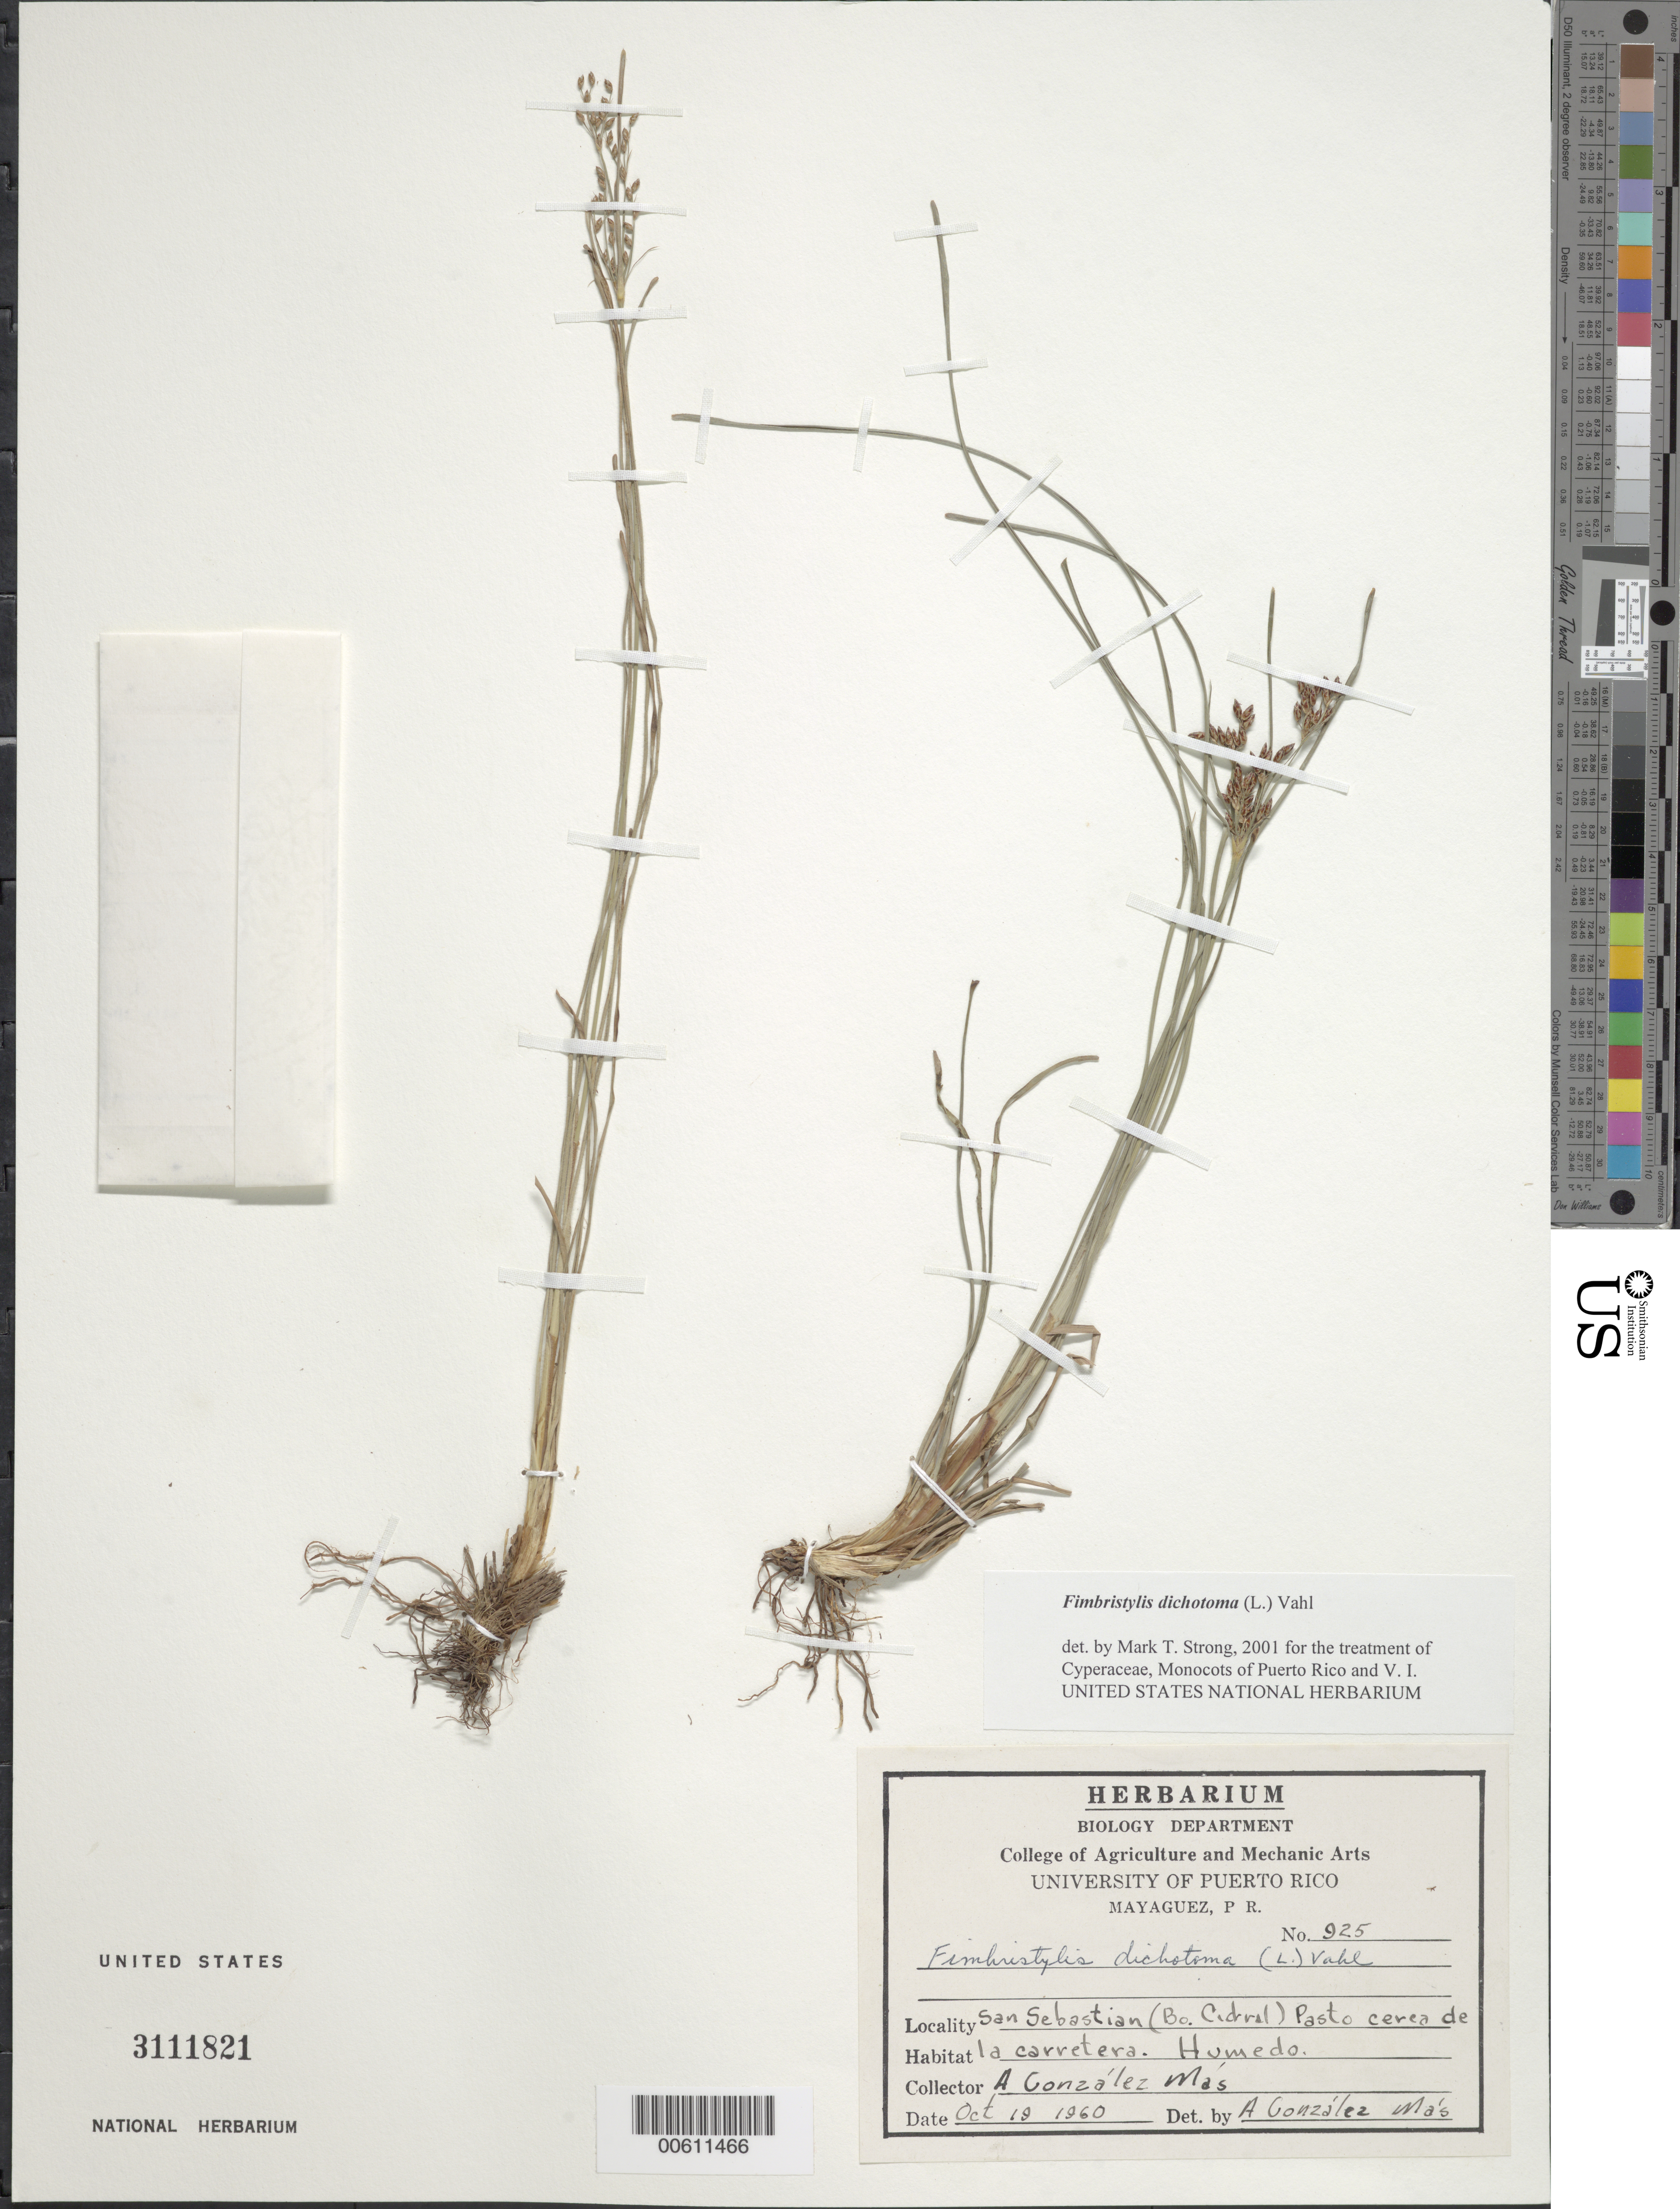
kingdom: Plantae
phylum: Tracheophyta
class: Liliopsida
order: Poales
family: Cyperaceae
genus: Fimbristylis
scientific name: Fimbristylis dichotoma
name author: (L.) Vahl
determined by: Strong, M. T., (US), Smithsonian Institution - National Museum of Natural History (UNITED STATES)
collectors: A. González Más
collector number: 925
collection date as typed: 19 Oct 1960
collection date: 1960-10-19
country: Puerto Rico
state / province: San Sebastián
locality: San Sebastian: Bo. Cidral, Pasto cerca de la carretera.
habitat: Humedo.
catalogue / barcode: US 3111821